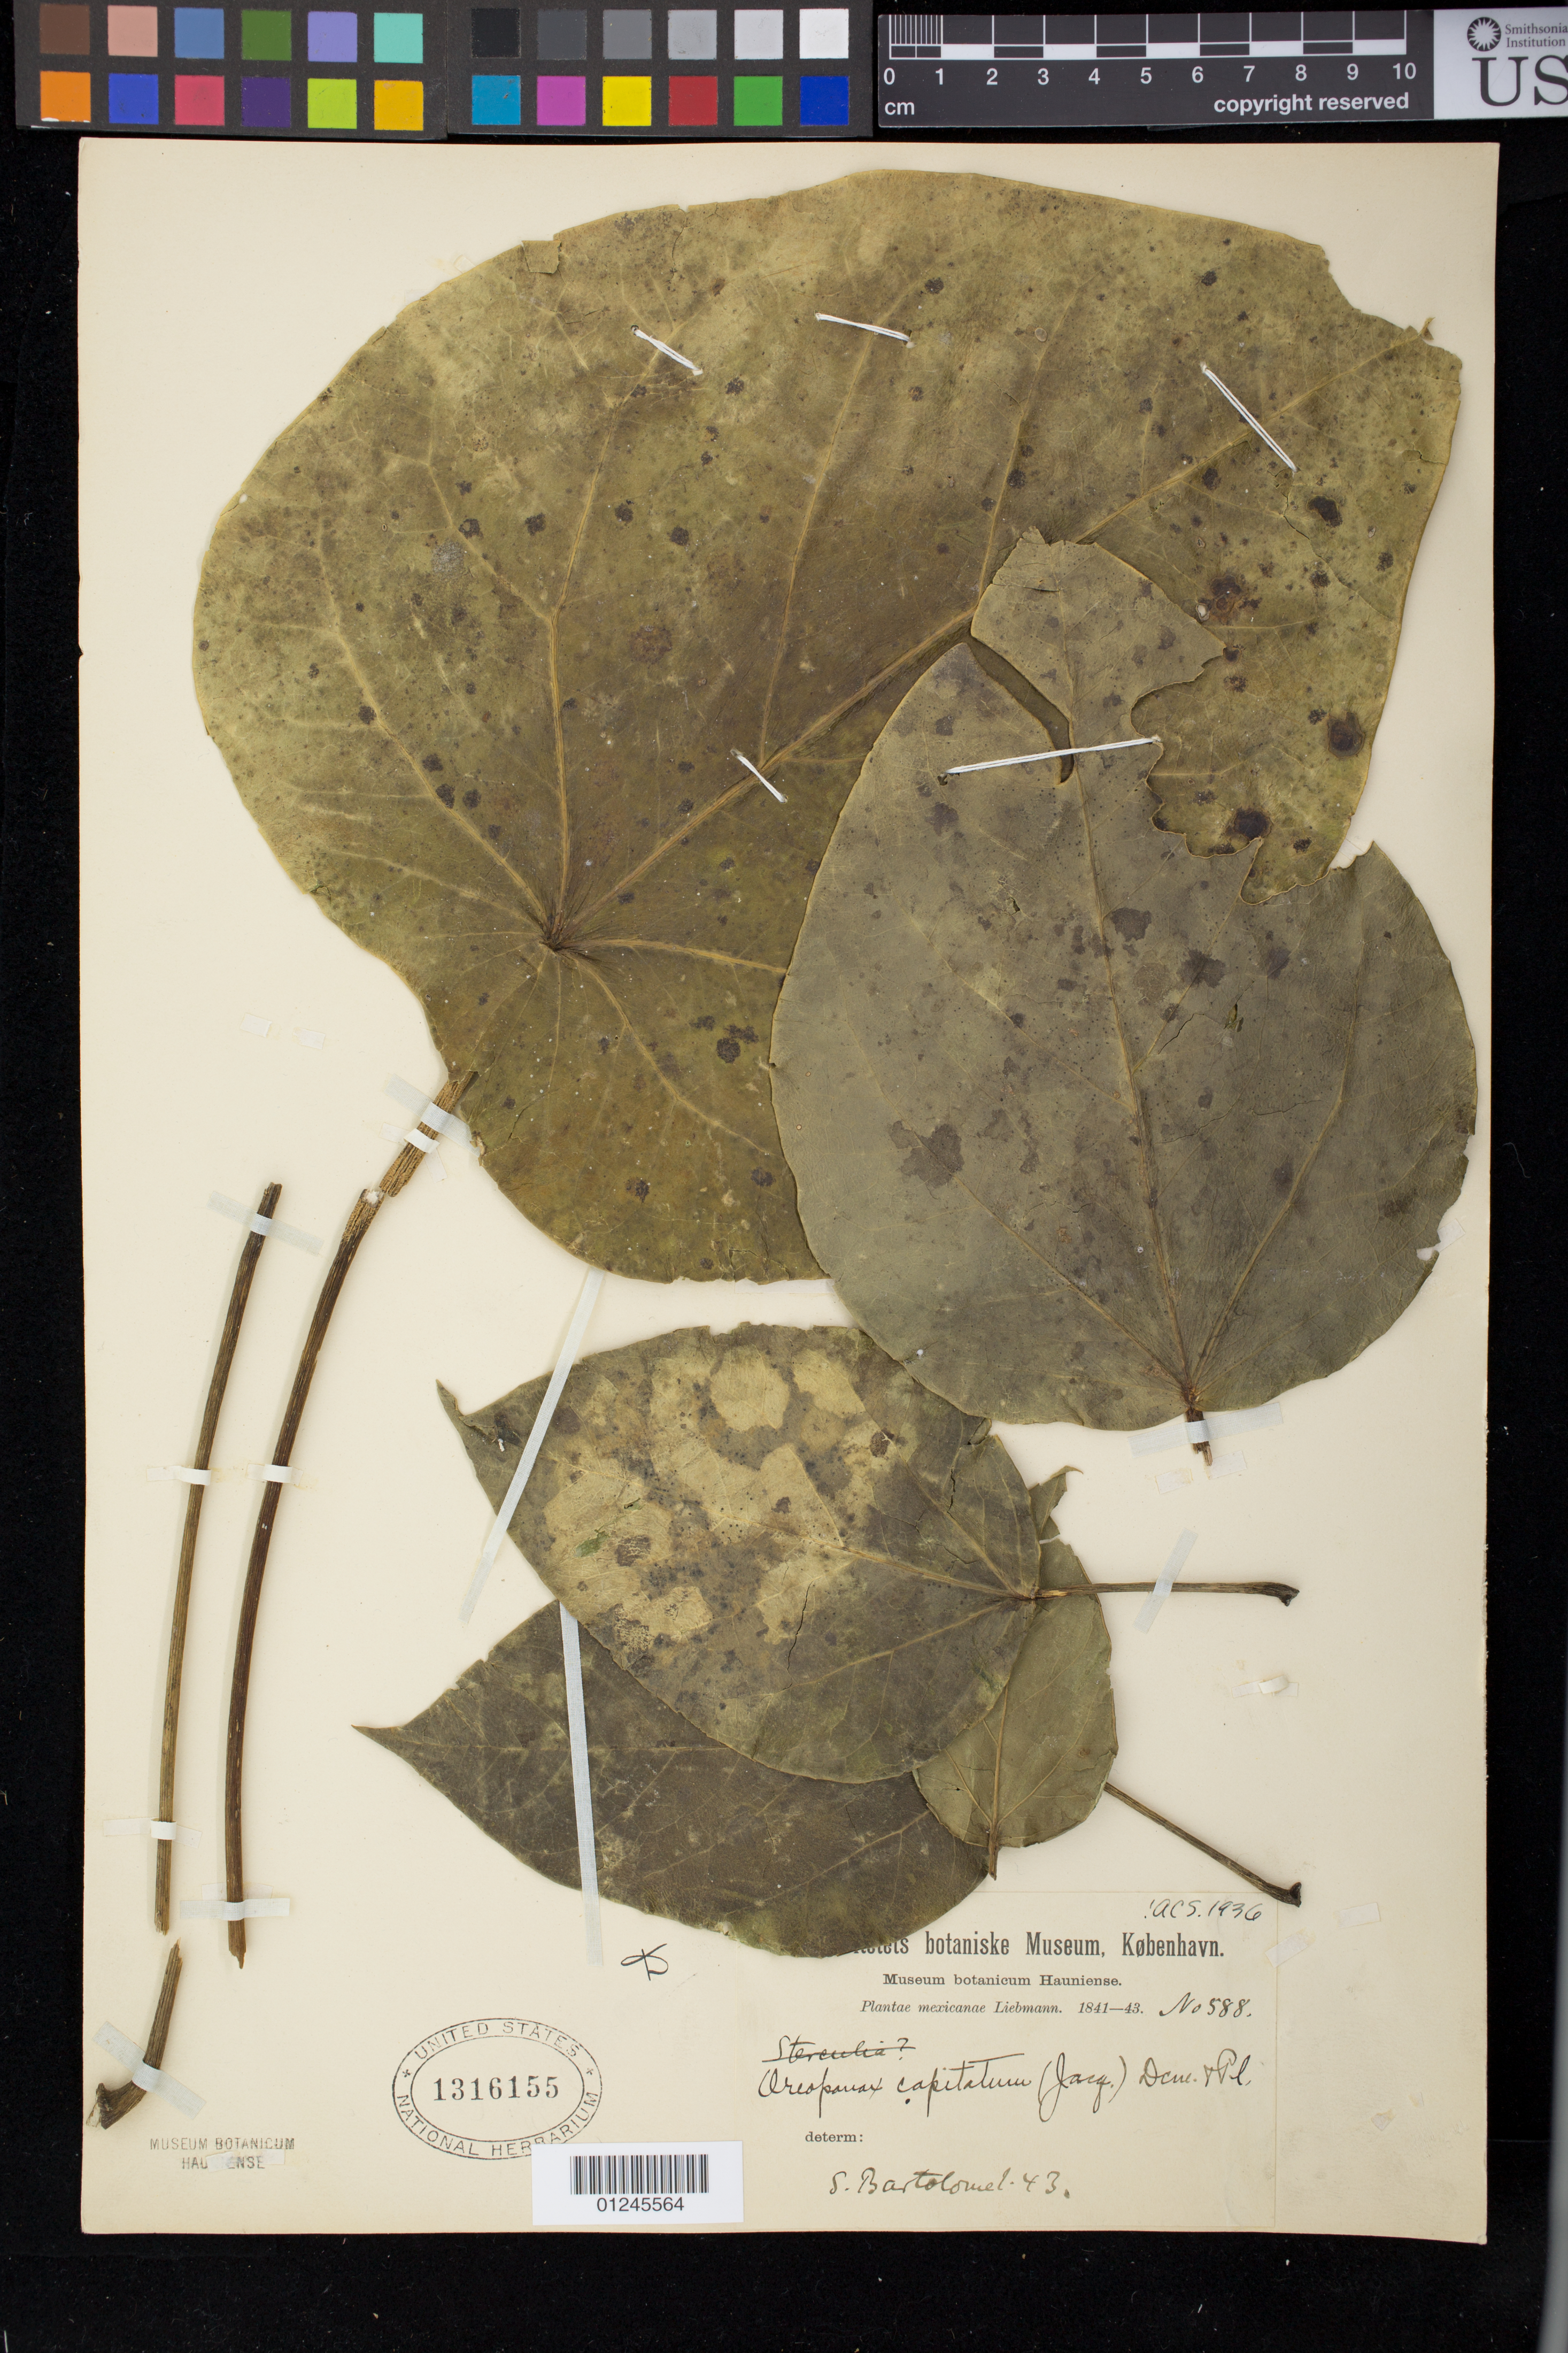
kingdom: Plantae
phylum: Tracheophyta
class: Magnoliopsida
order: Apiales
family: Araliaceae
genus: Oreopanax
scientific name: Oreopanax capitatus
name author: (Jacq.) Decne. & Planch.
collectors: Liebmann, --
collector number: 588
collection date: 1841/1843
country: Mexico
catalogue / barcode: US 1316155